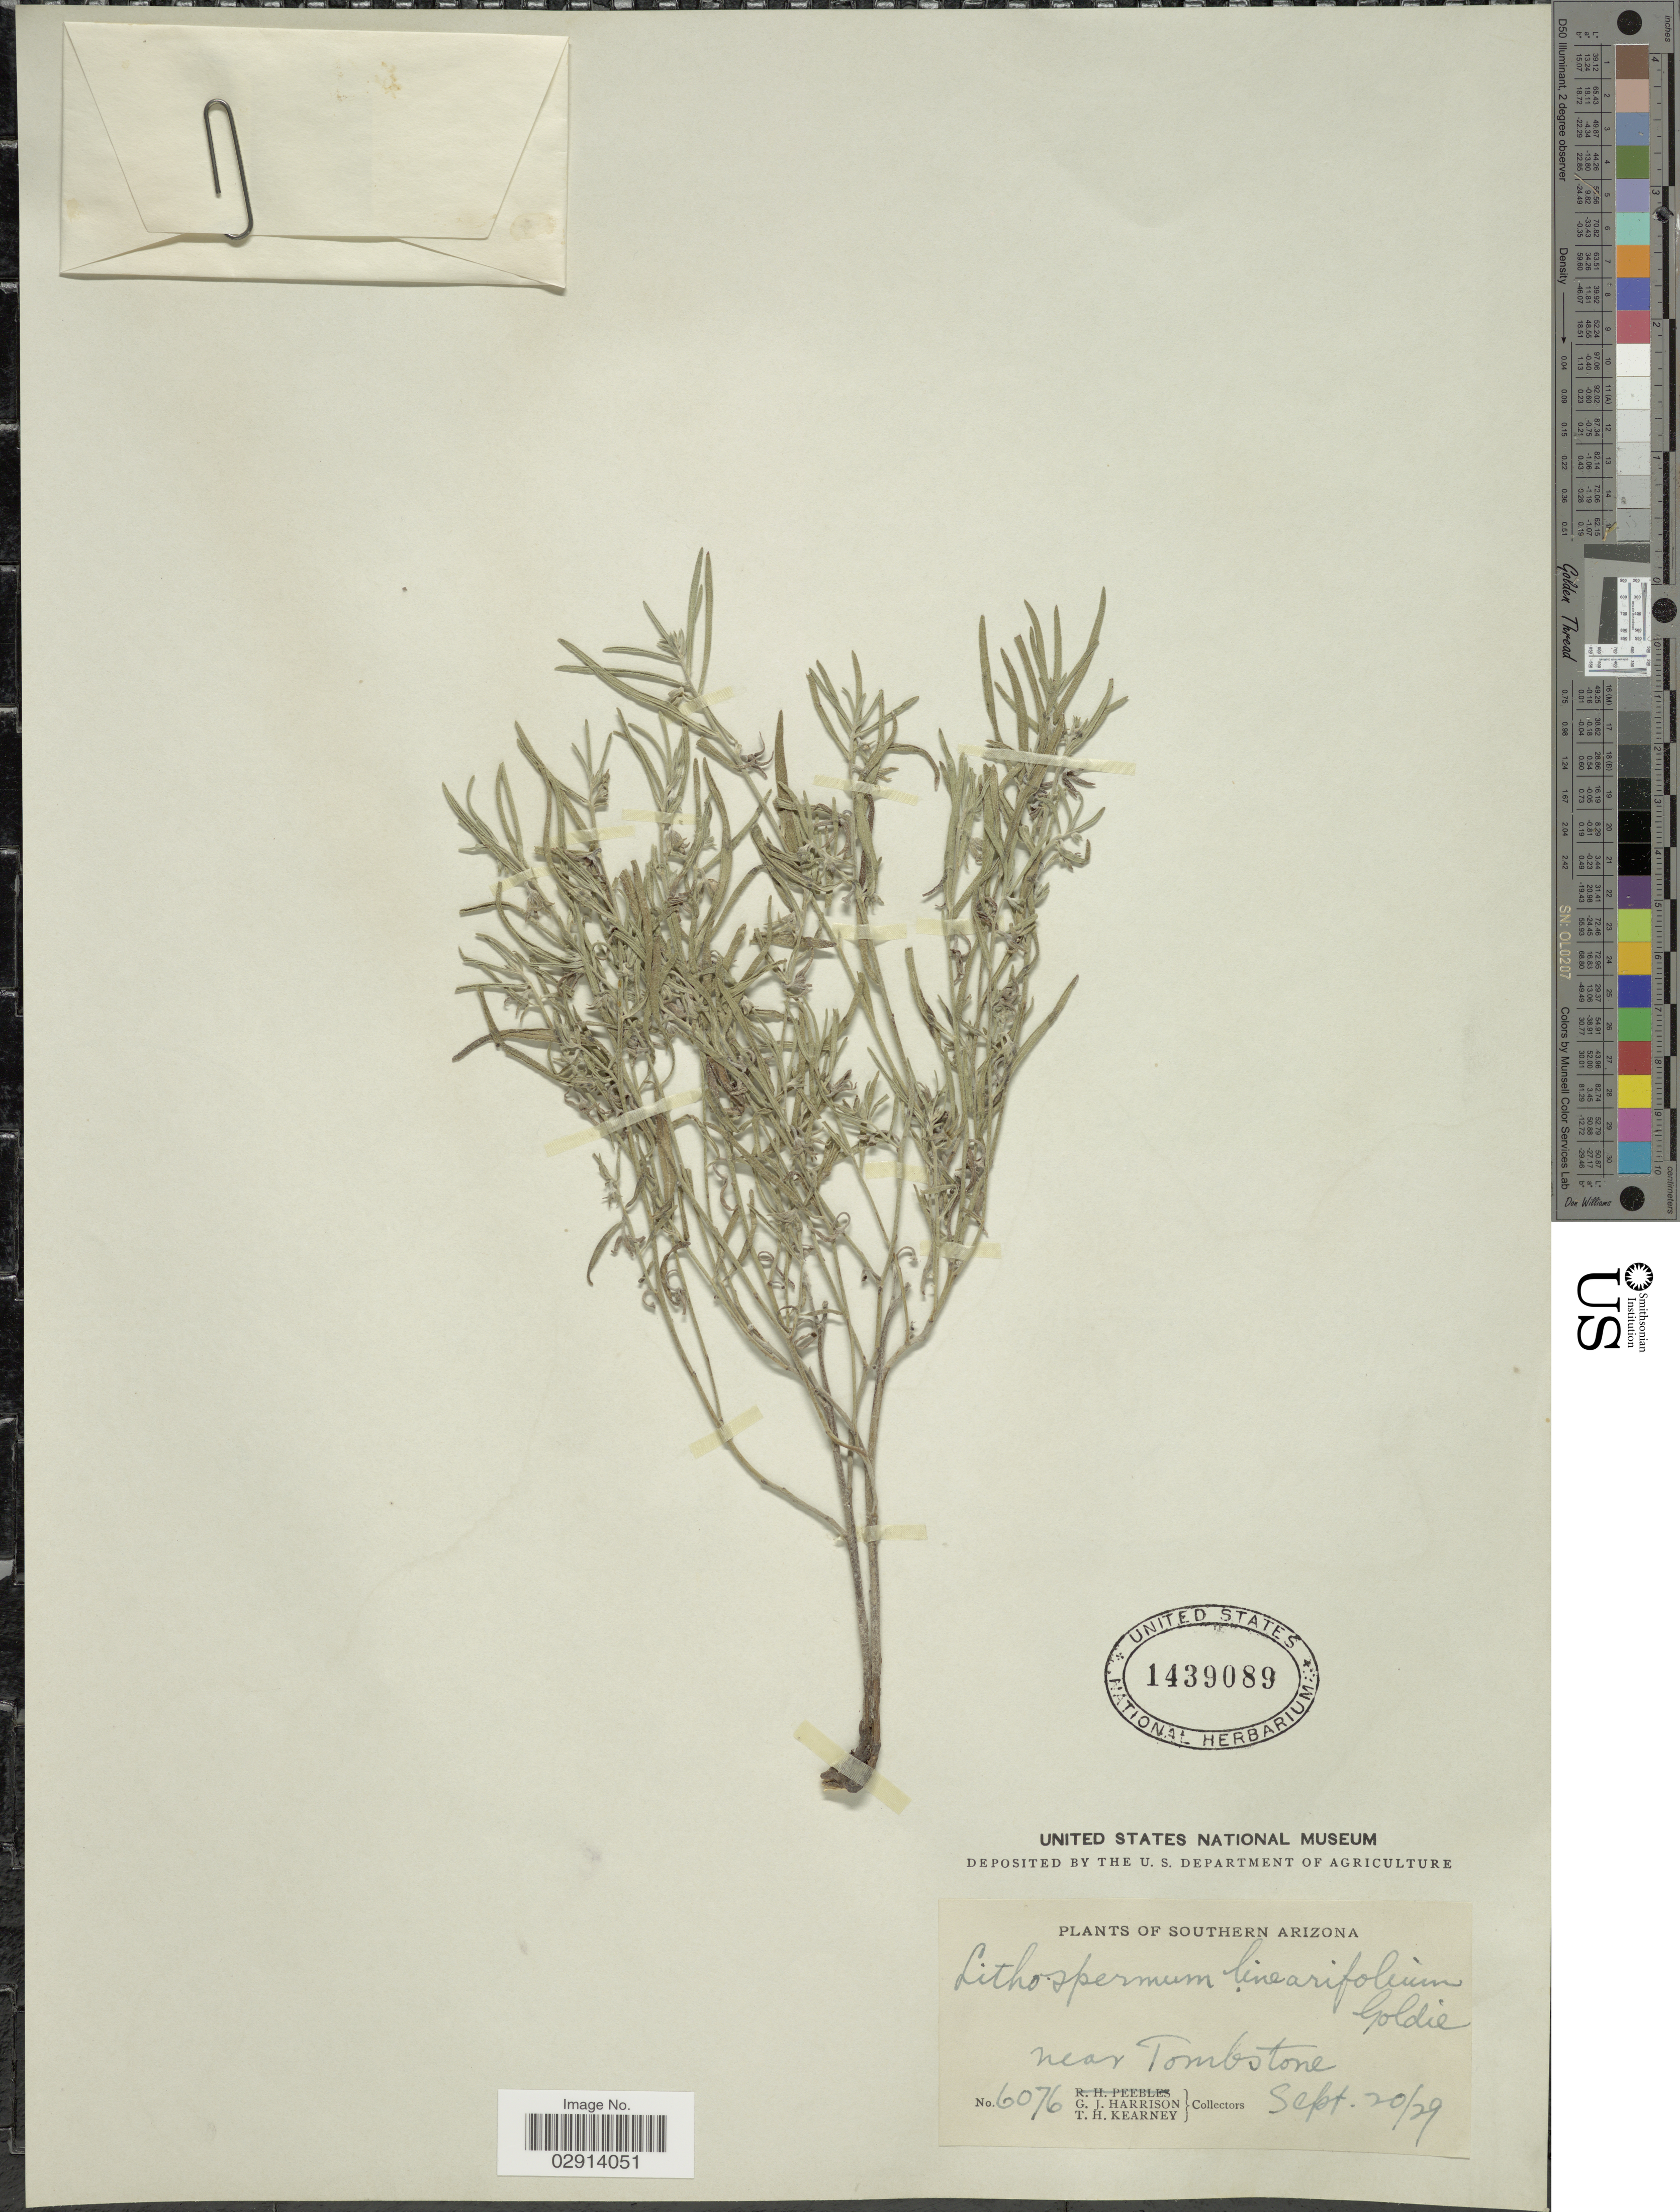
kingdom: Plantae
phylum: Tracheophyta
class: Magnoliopsida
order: Boraginales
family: Boraginaceae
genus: Lithospermum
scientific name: Lithospermum incisum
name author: Lehm.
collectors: G. J. Harrison & T. H. Kearney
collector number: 6076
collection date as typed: Transcribed d/m/y: 20/9/29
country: United States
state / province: Arizona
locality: Southern Arizona. Near Tombstone.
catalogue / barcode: US 1439089